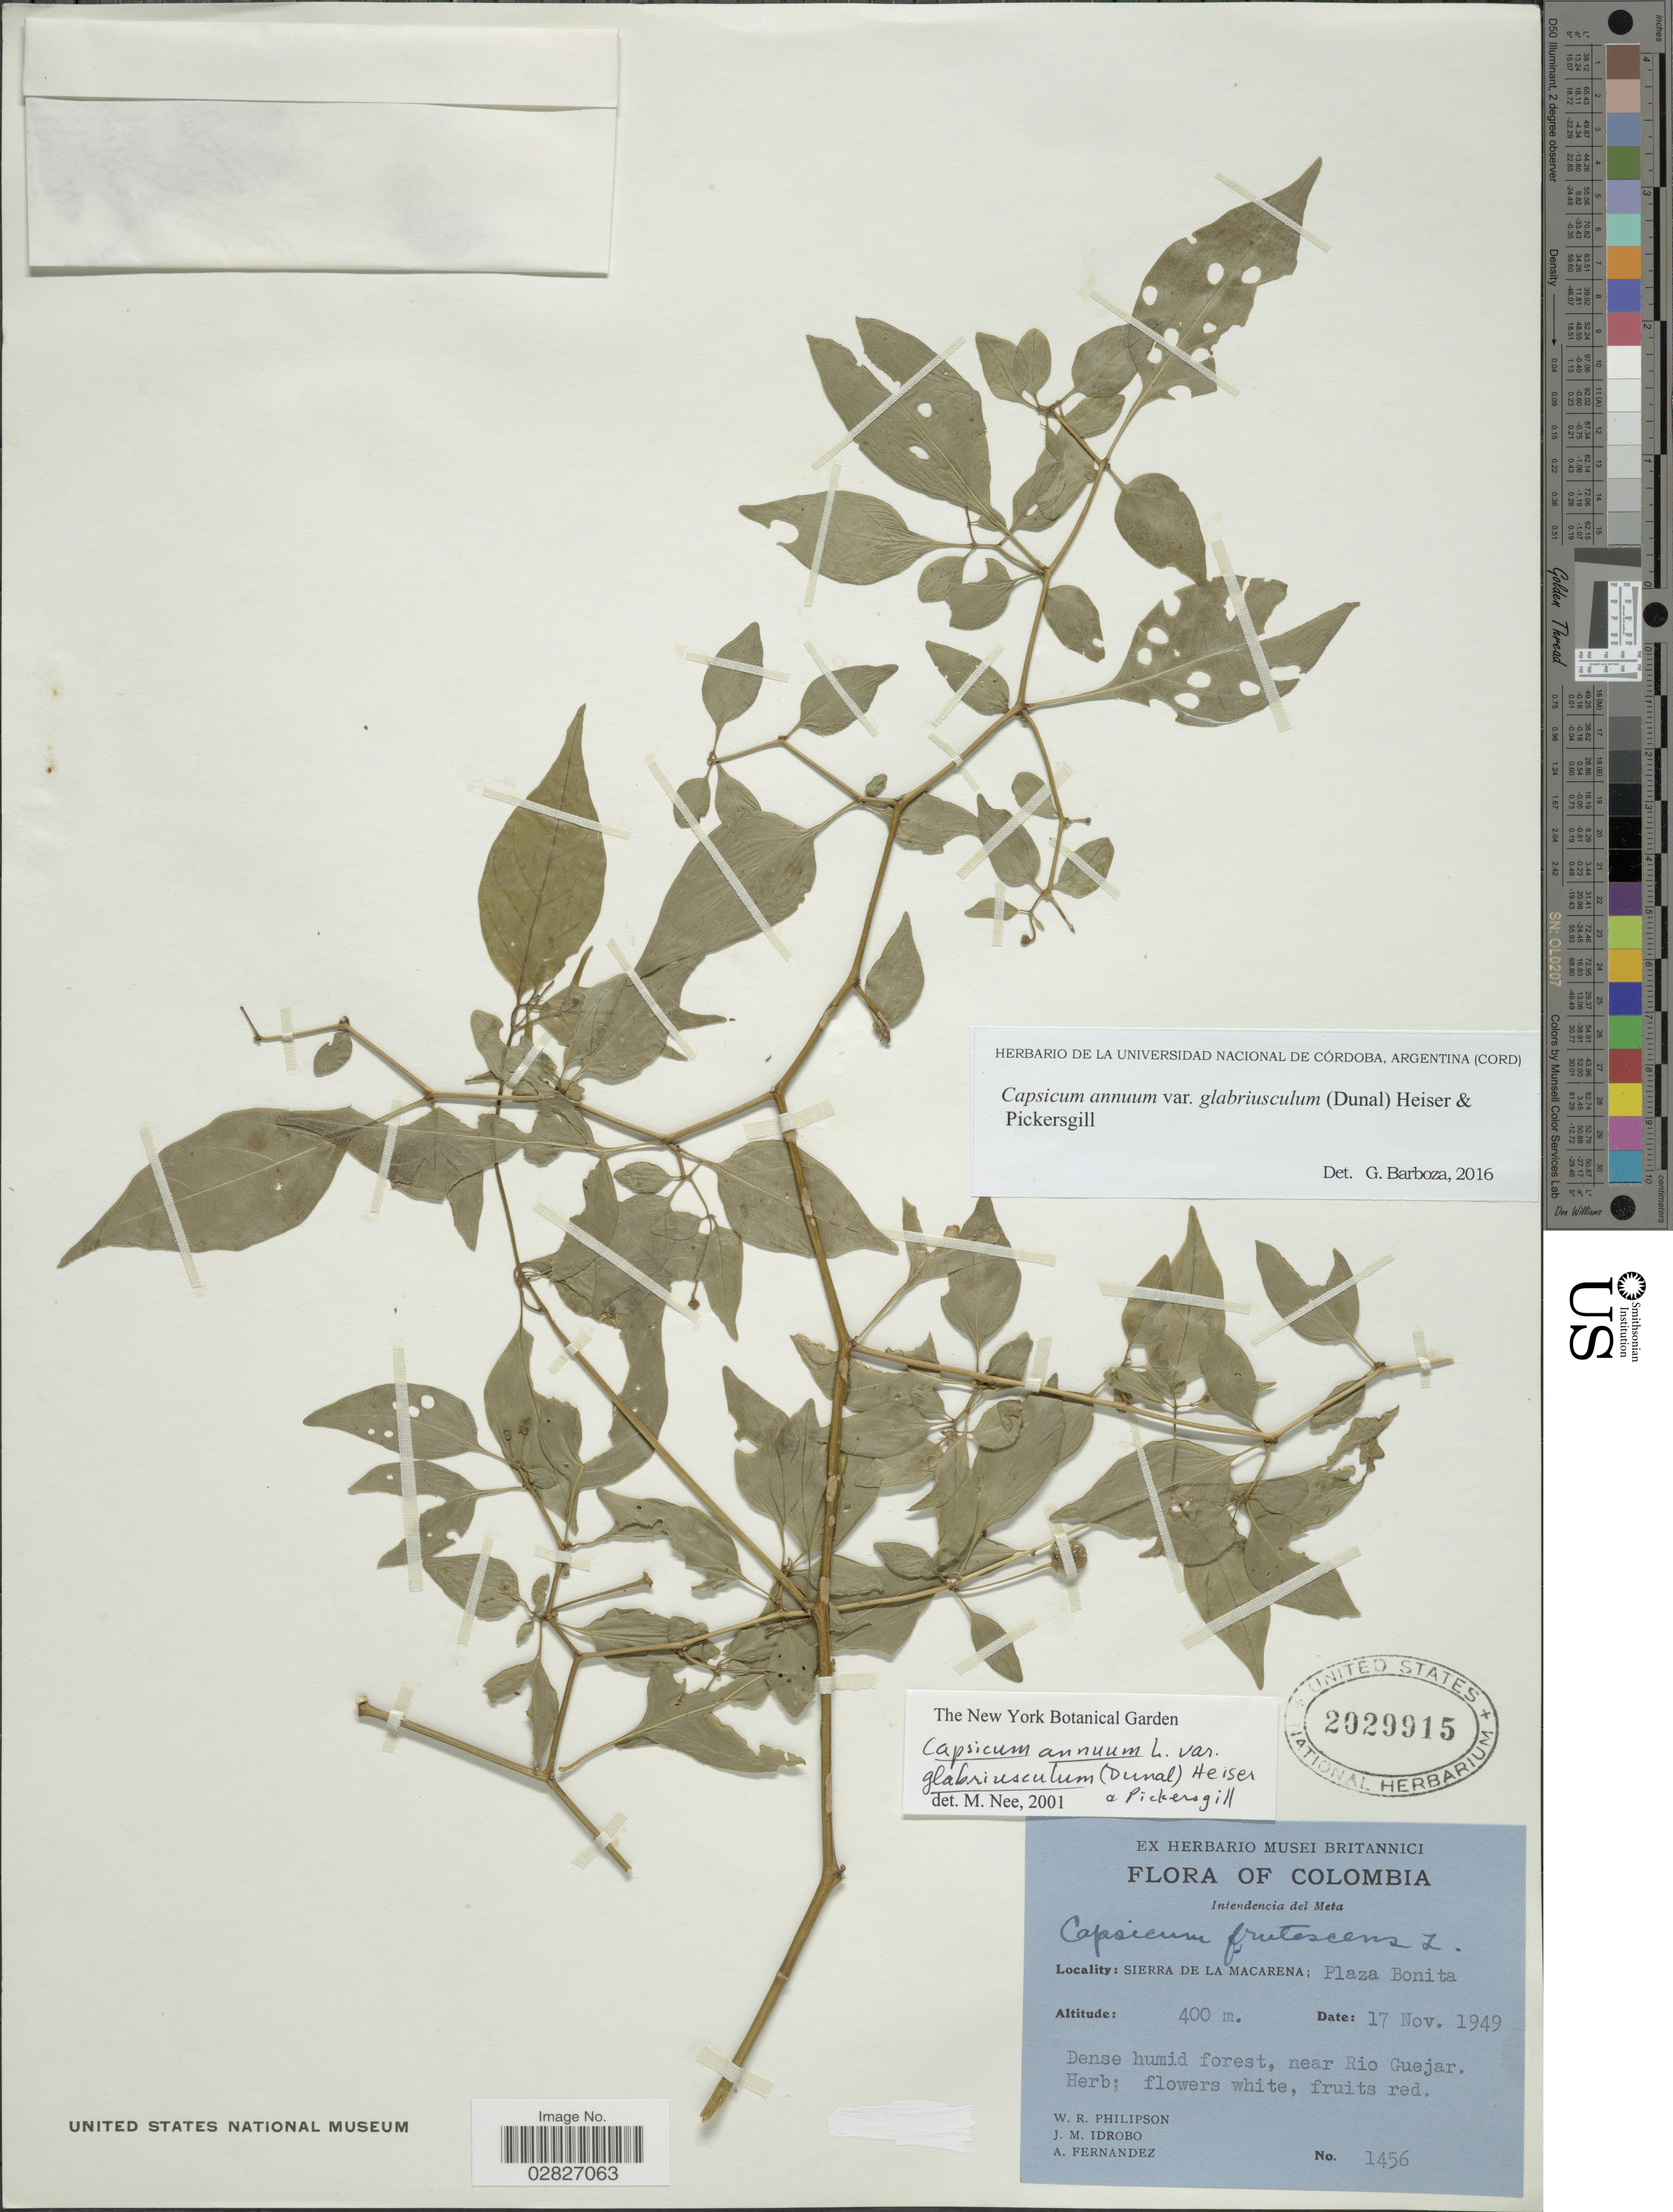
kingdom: Plantae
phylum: Tracheophyta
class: Magnoliopsida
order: Solanales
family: Solanaceae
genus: Capsicum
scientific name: Capsicum annuum var. glabriusculum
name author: (Dunal) Heiser & Pickersgill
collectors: W. R. Philipson, J. M. Idrobo & A. Fernandez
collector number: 1456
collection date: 1949-11-17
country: Colombia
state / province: Meta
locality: Intendencia del Meta, Sierra de la Macarena, Plaza Bonita. Dense humid forest, near Rio Guejar.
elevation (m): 400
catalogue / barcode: US 2029915